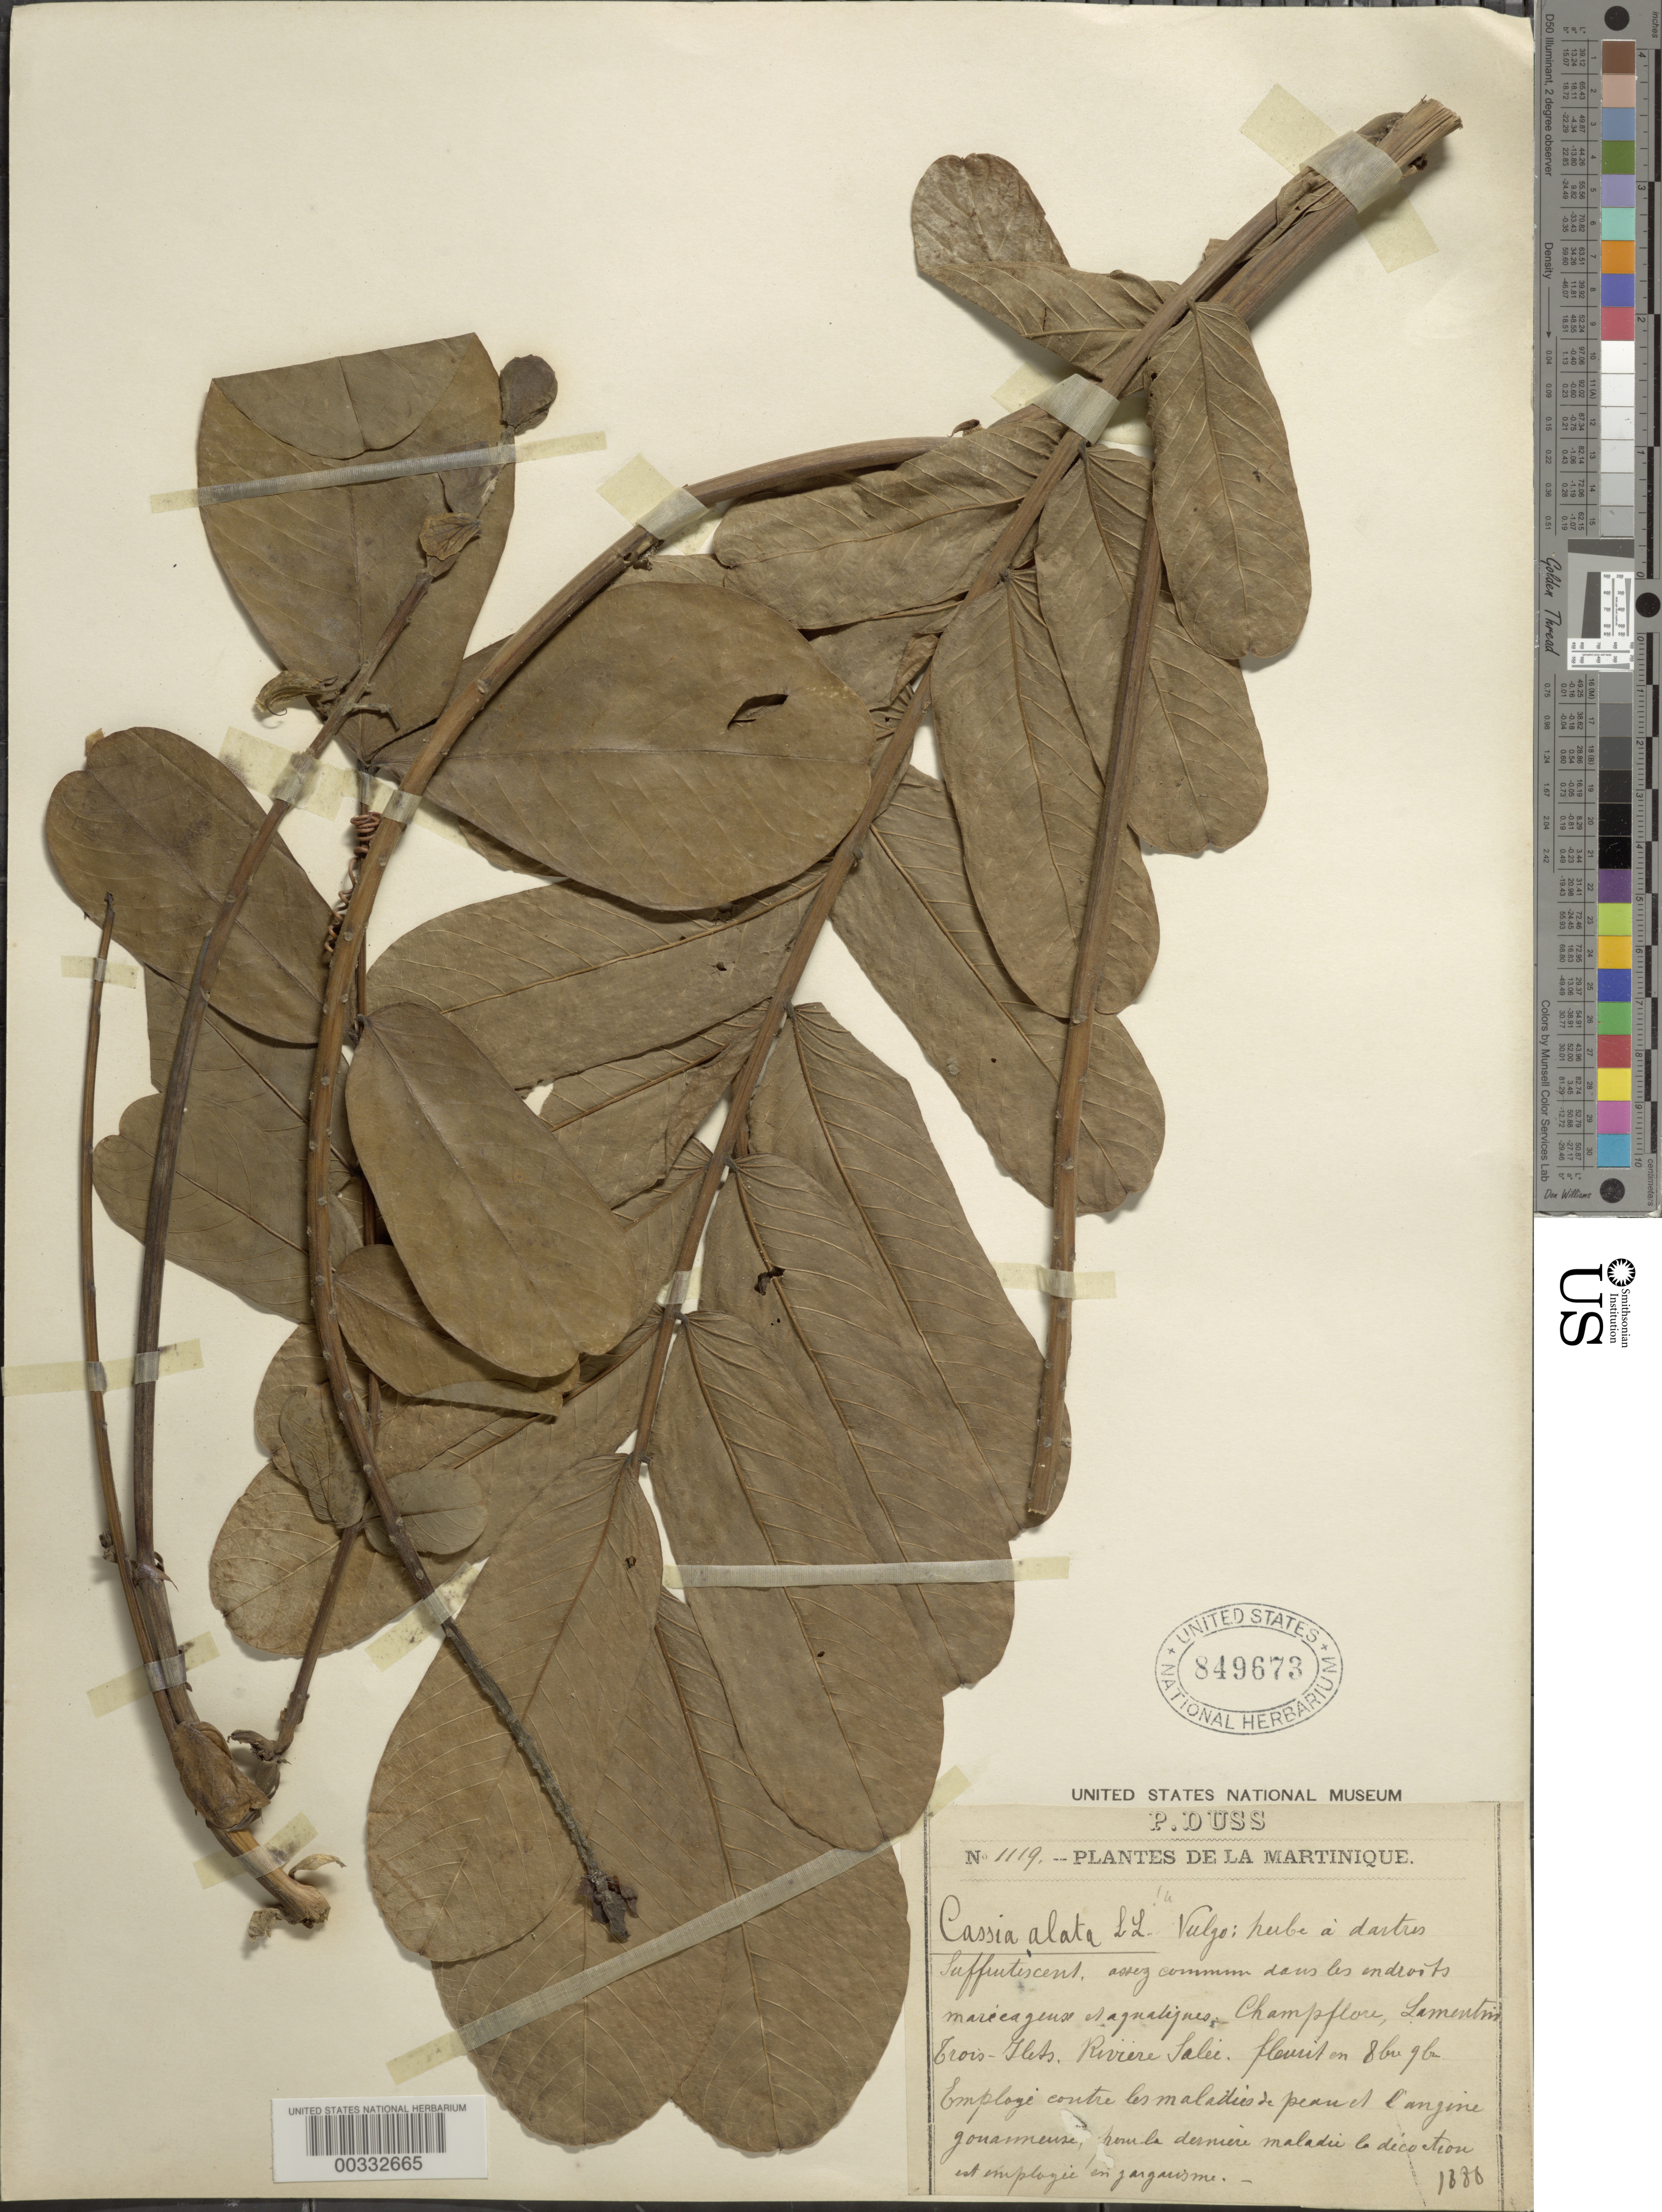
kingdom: Plantae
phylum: Tracheophyta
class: Magnoliopsida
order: Fabales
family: Fabaceae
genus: Senna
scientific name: Senna alata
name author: (L.) Roxb.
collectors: Père Duss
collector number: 1119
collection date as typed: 1888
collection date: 1888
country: Martinique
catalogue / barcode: US 849673